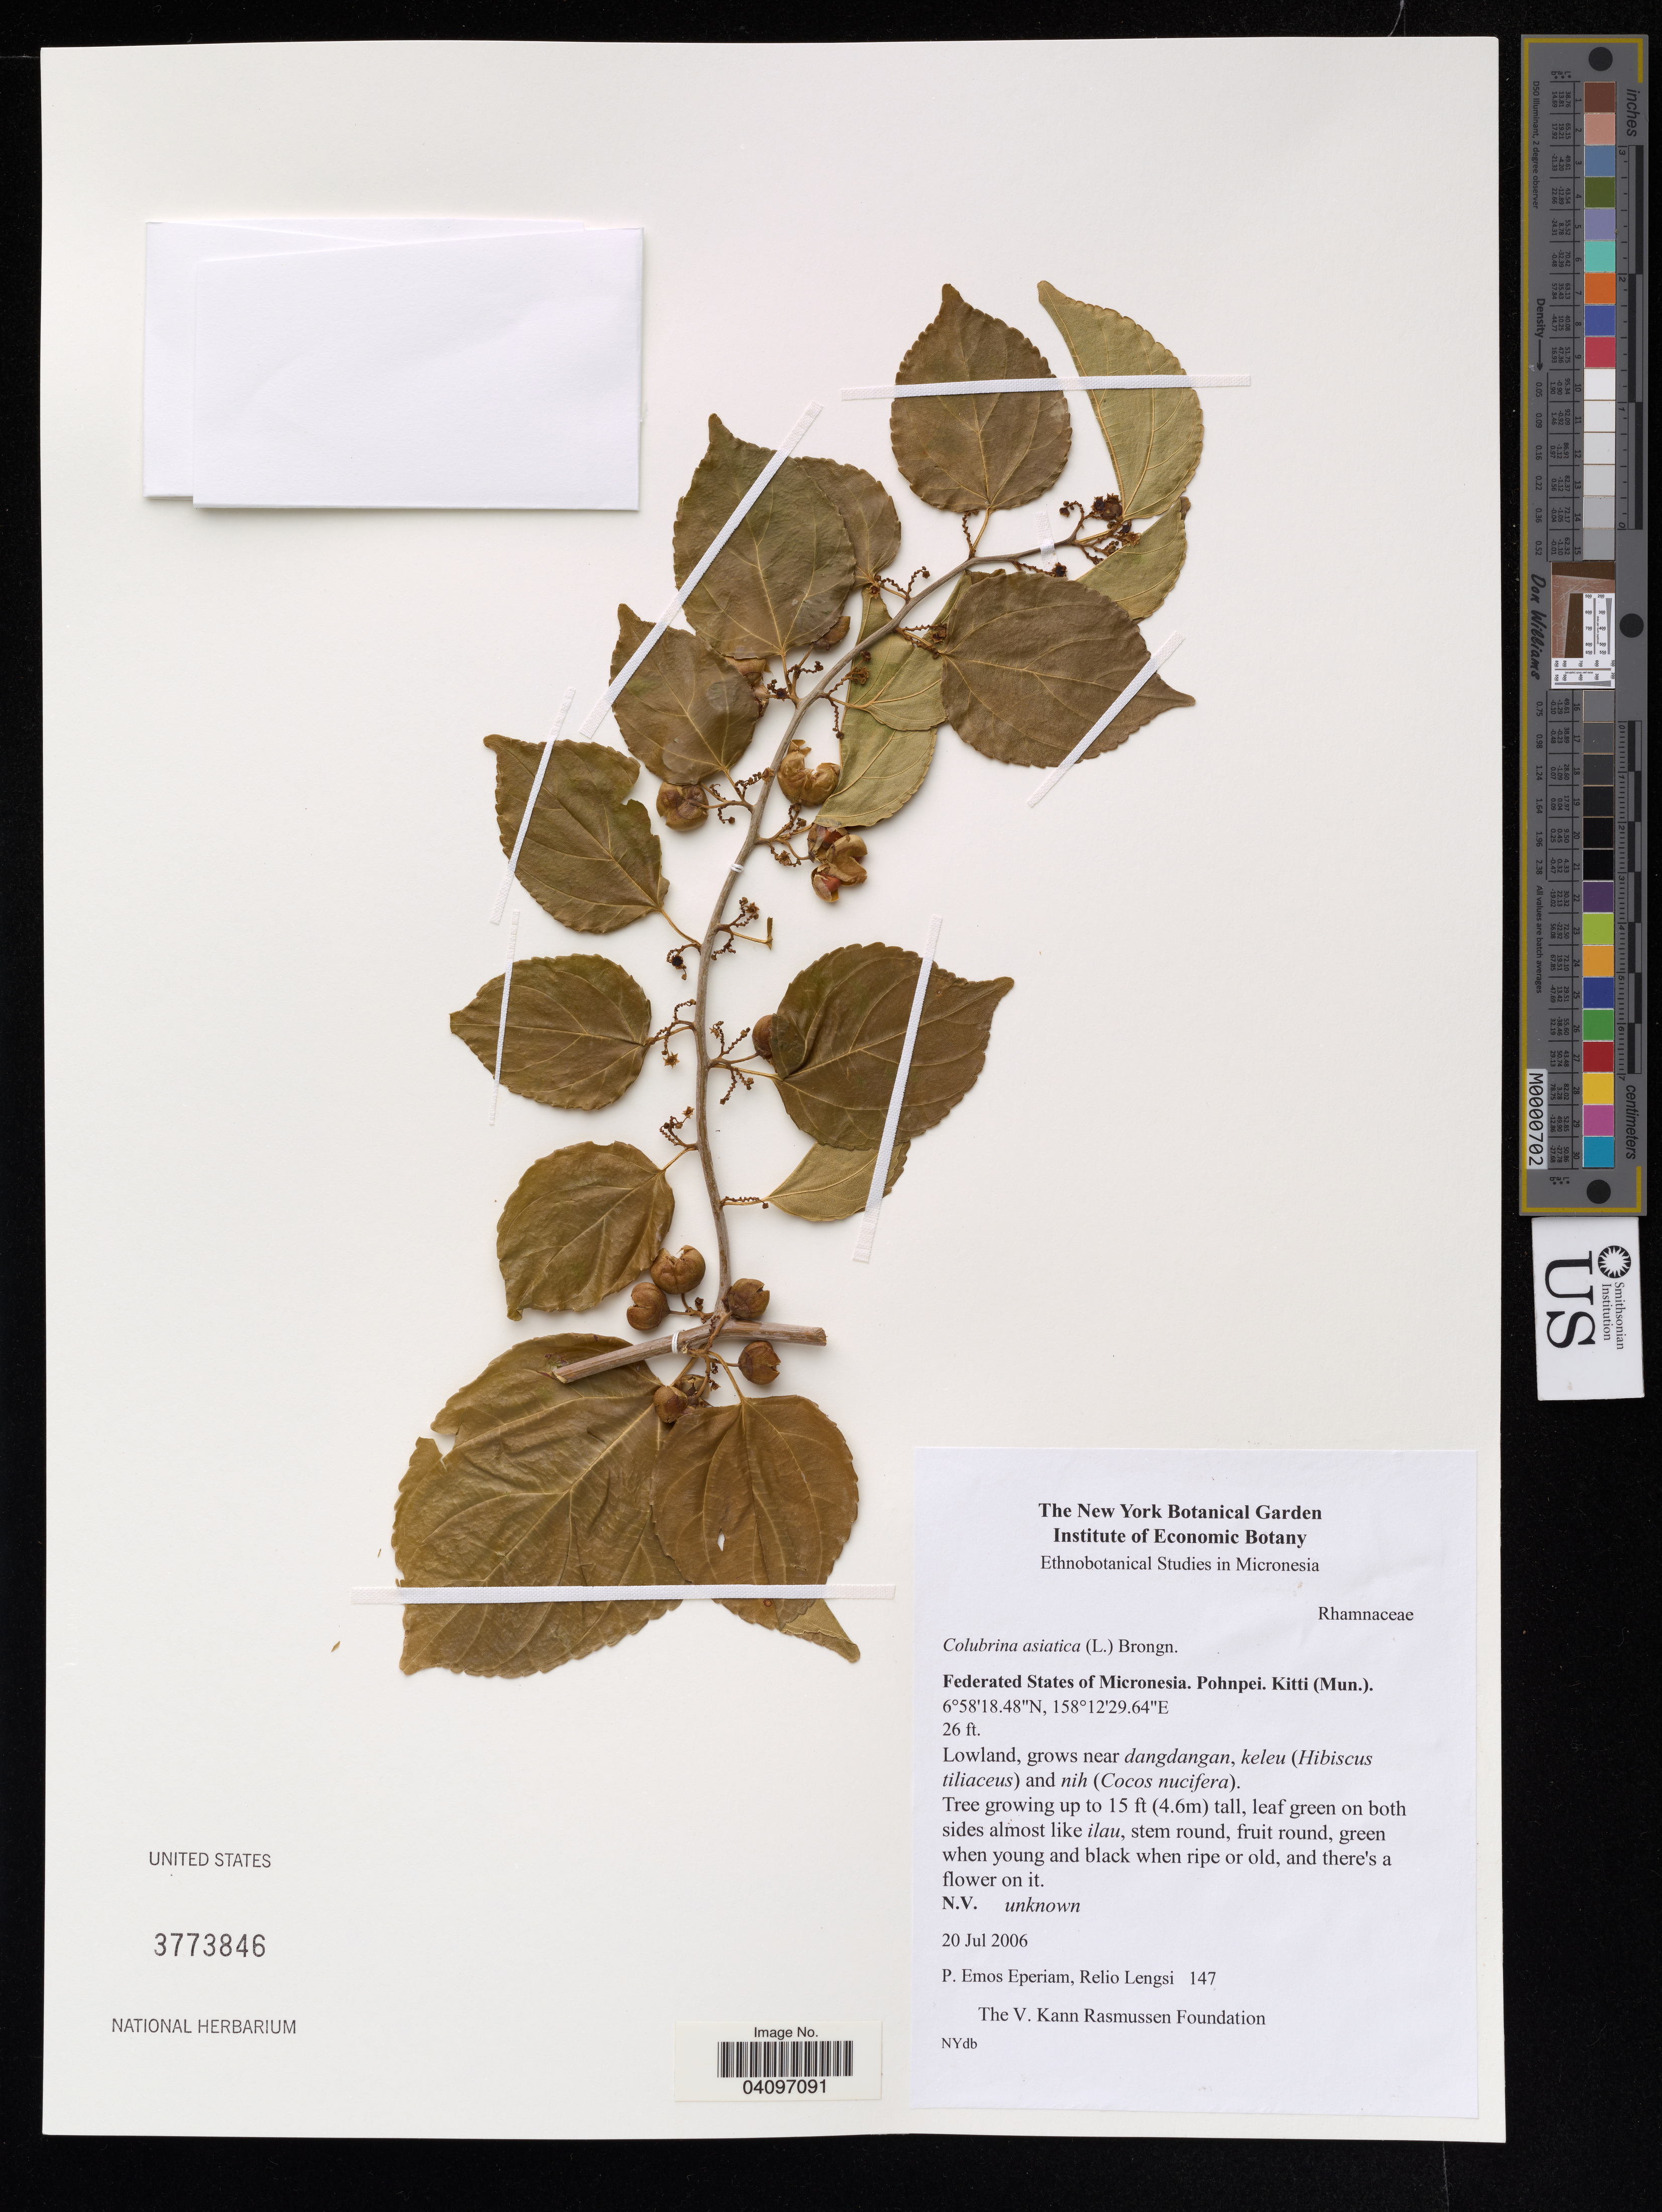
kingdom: Plantae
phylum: Tracheophyta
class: Magnoliopsida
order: Rosales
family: Rhamnaceae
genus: Colubrina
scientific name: Colubrina asiatica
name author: (L.) Brongn.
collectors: P. Eperiam & R. Lengsi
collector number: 147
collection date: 2006-07-20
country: Micronesia, Federated States of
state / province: Pohnpei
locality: Kitti (Mun.).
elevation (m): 8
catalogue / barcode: US 3773846